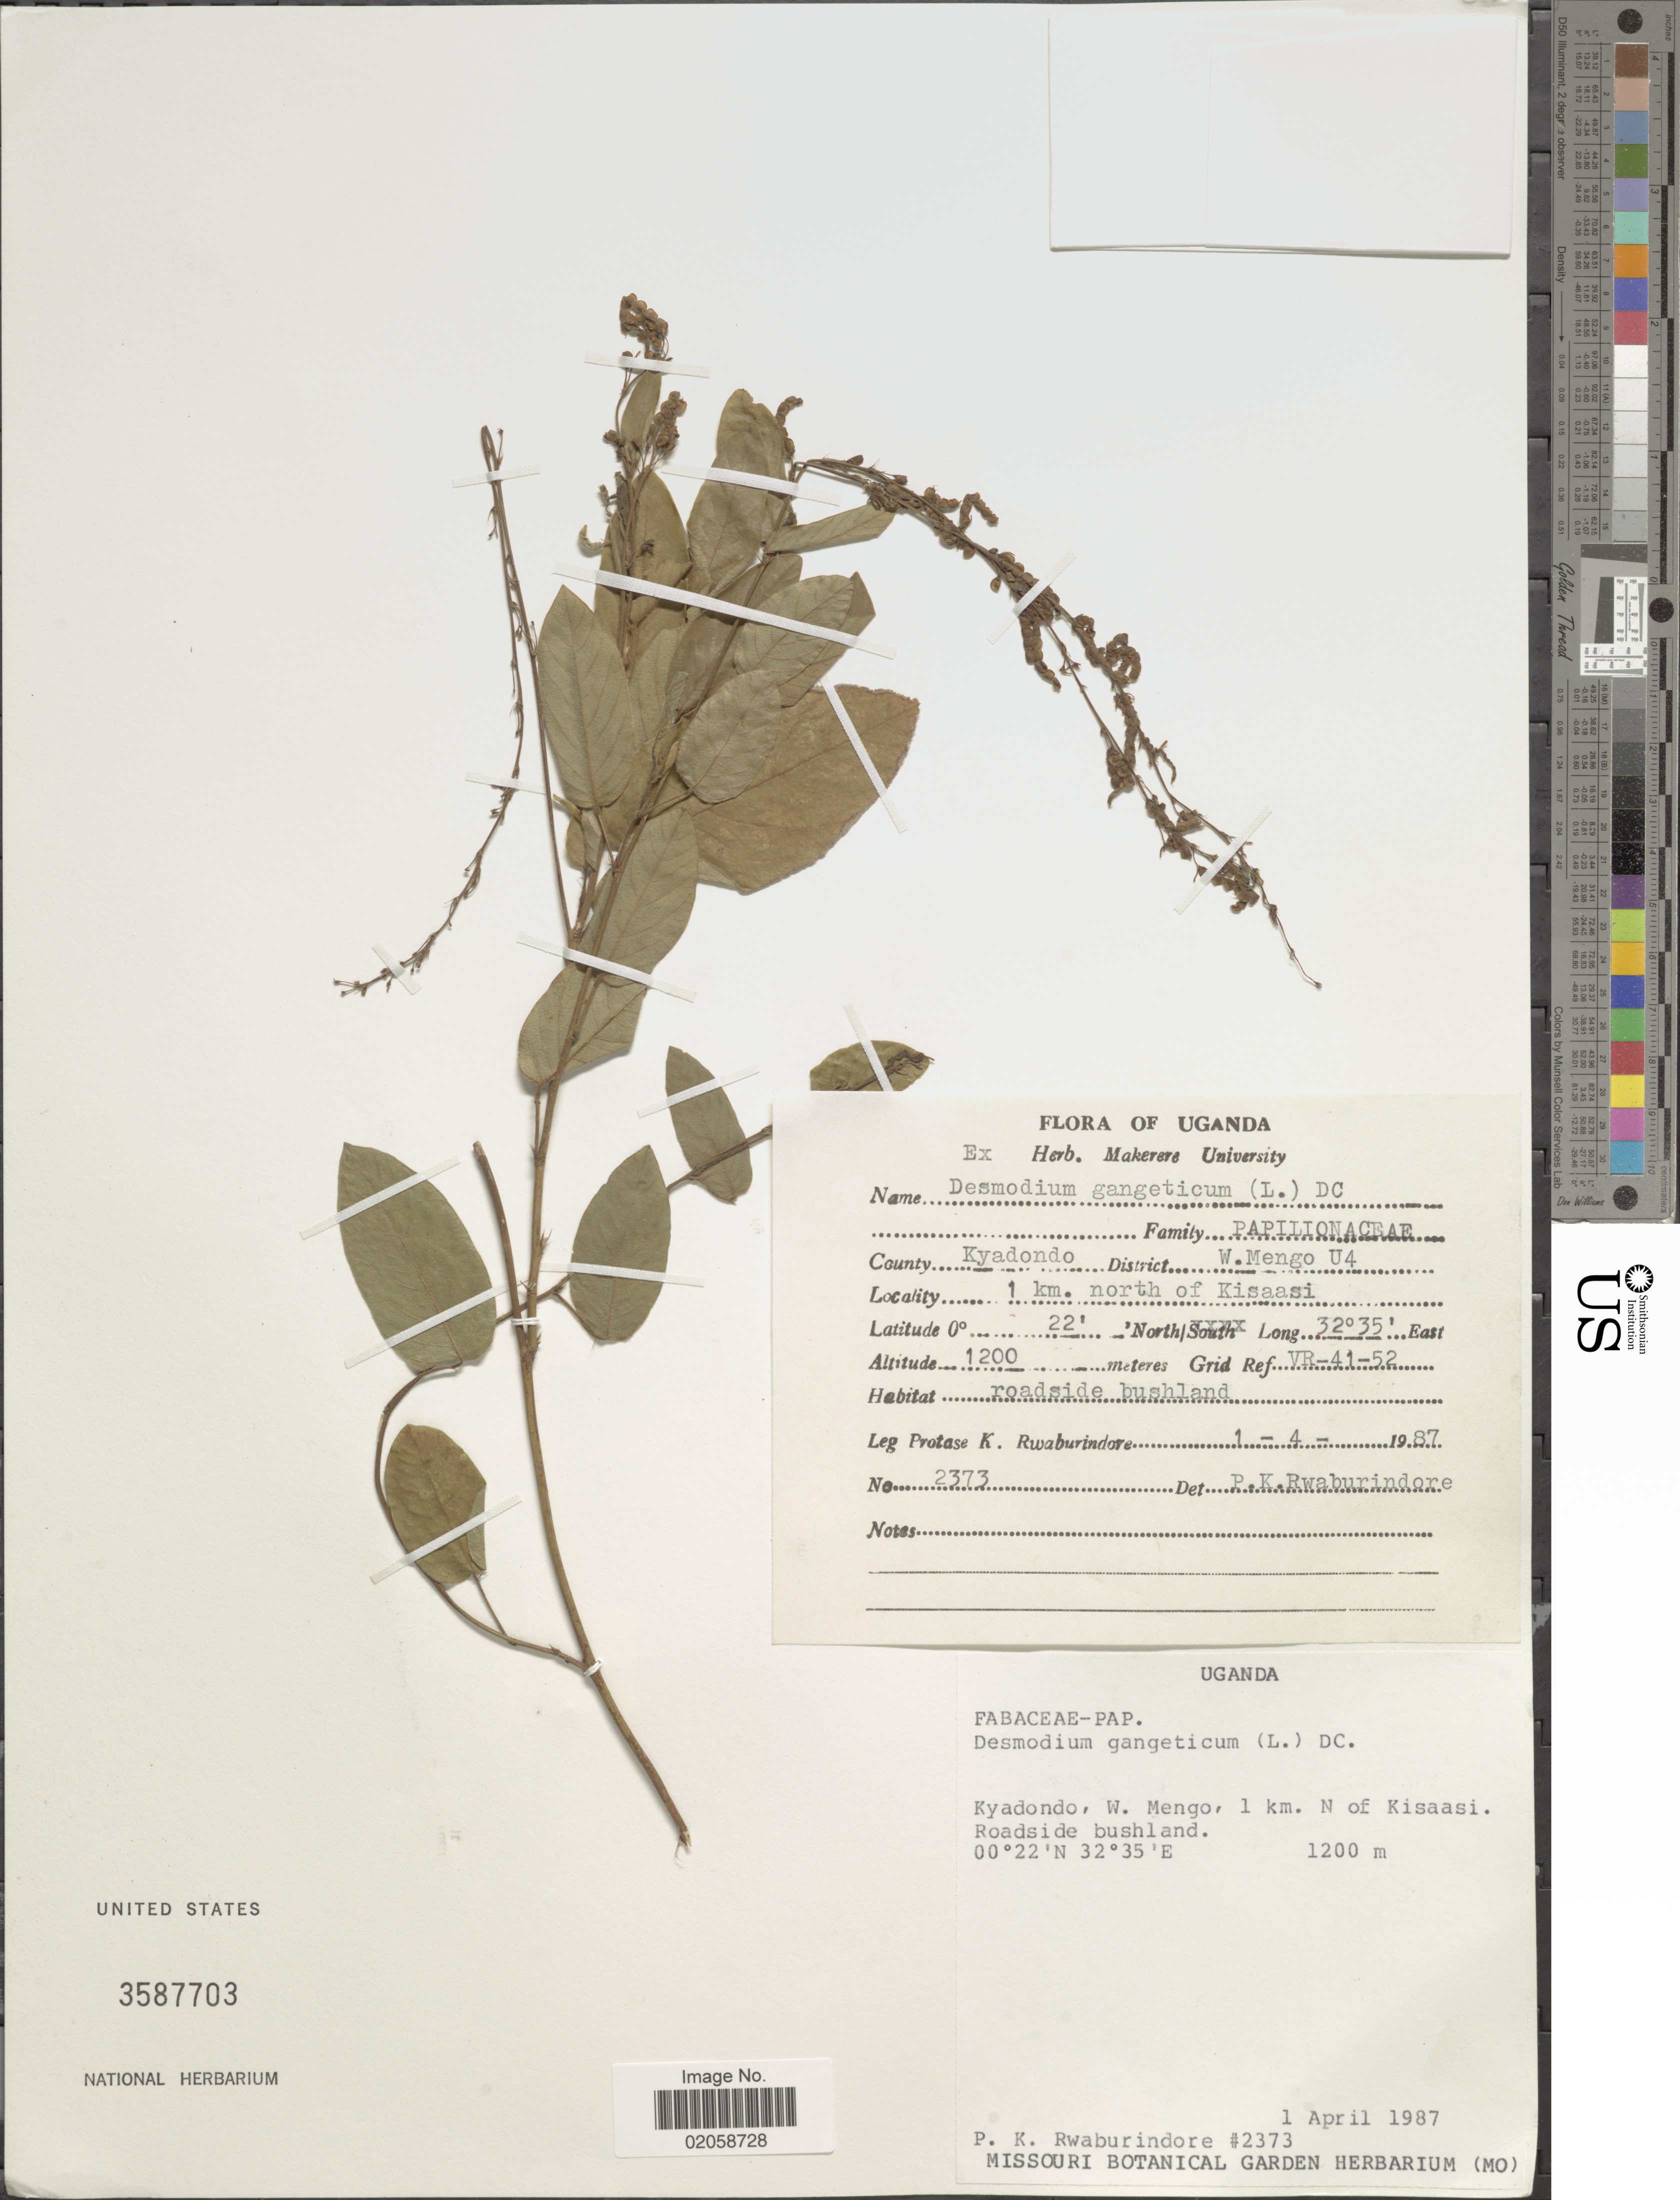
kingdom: Plantae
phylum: Tracheophyta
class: Magnoliopsida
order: Fabales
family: Fabaceae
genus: Pleurolobus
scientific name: Pleurolobus gangeticus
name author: (L.) J. St.-Hil. ex H. Ohashi & K. Ohashi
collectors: P. Rwaburindore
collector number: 2373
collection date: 1987-04-01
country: Uganda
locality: County Kyadondo, District W. Mengo, 1 km. N of Kisaasi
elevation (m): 1200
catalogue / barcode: US 3587703